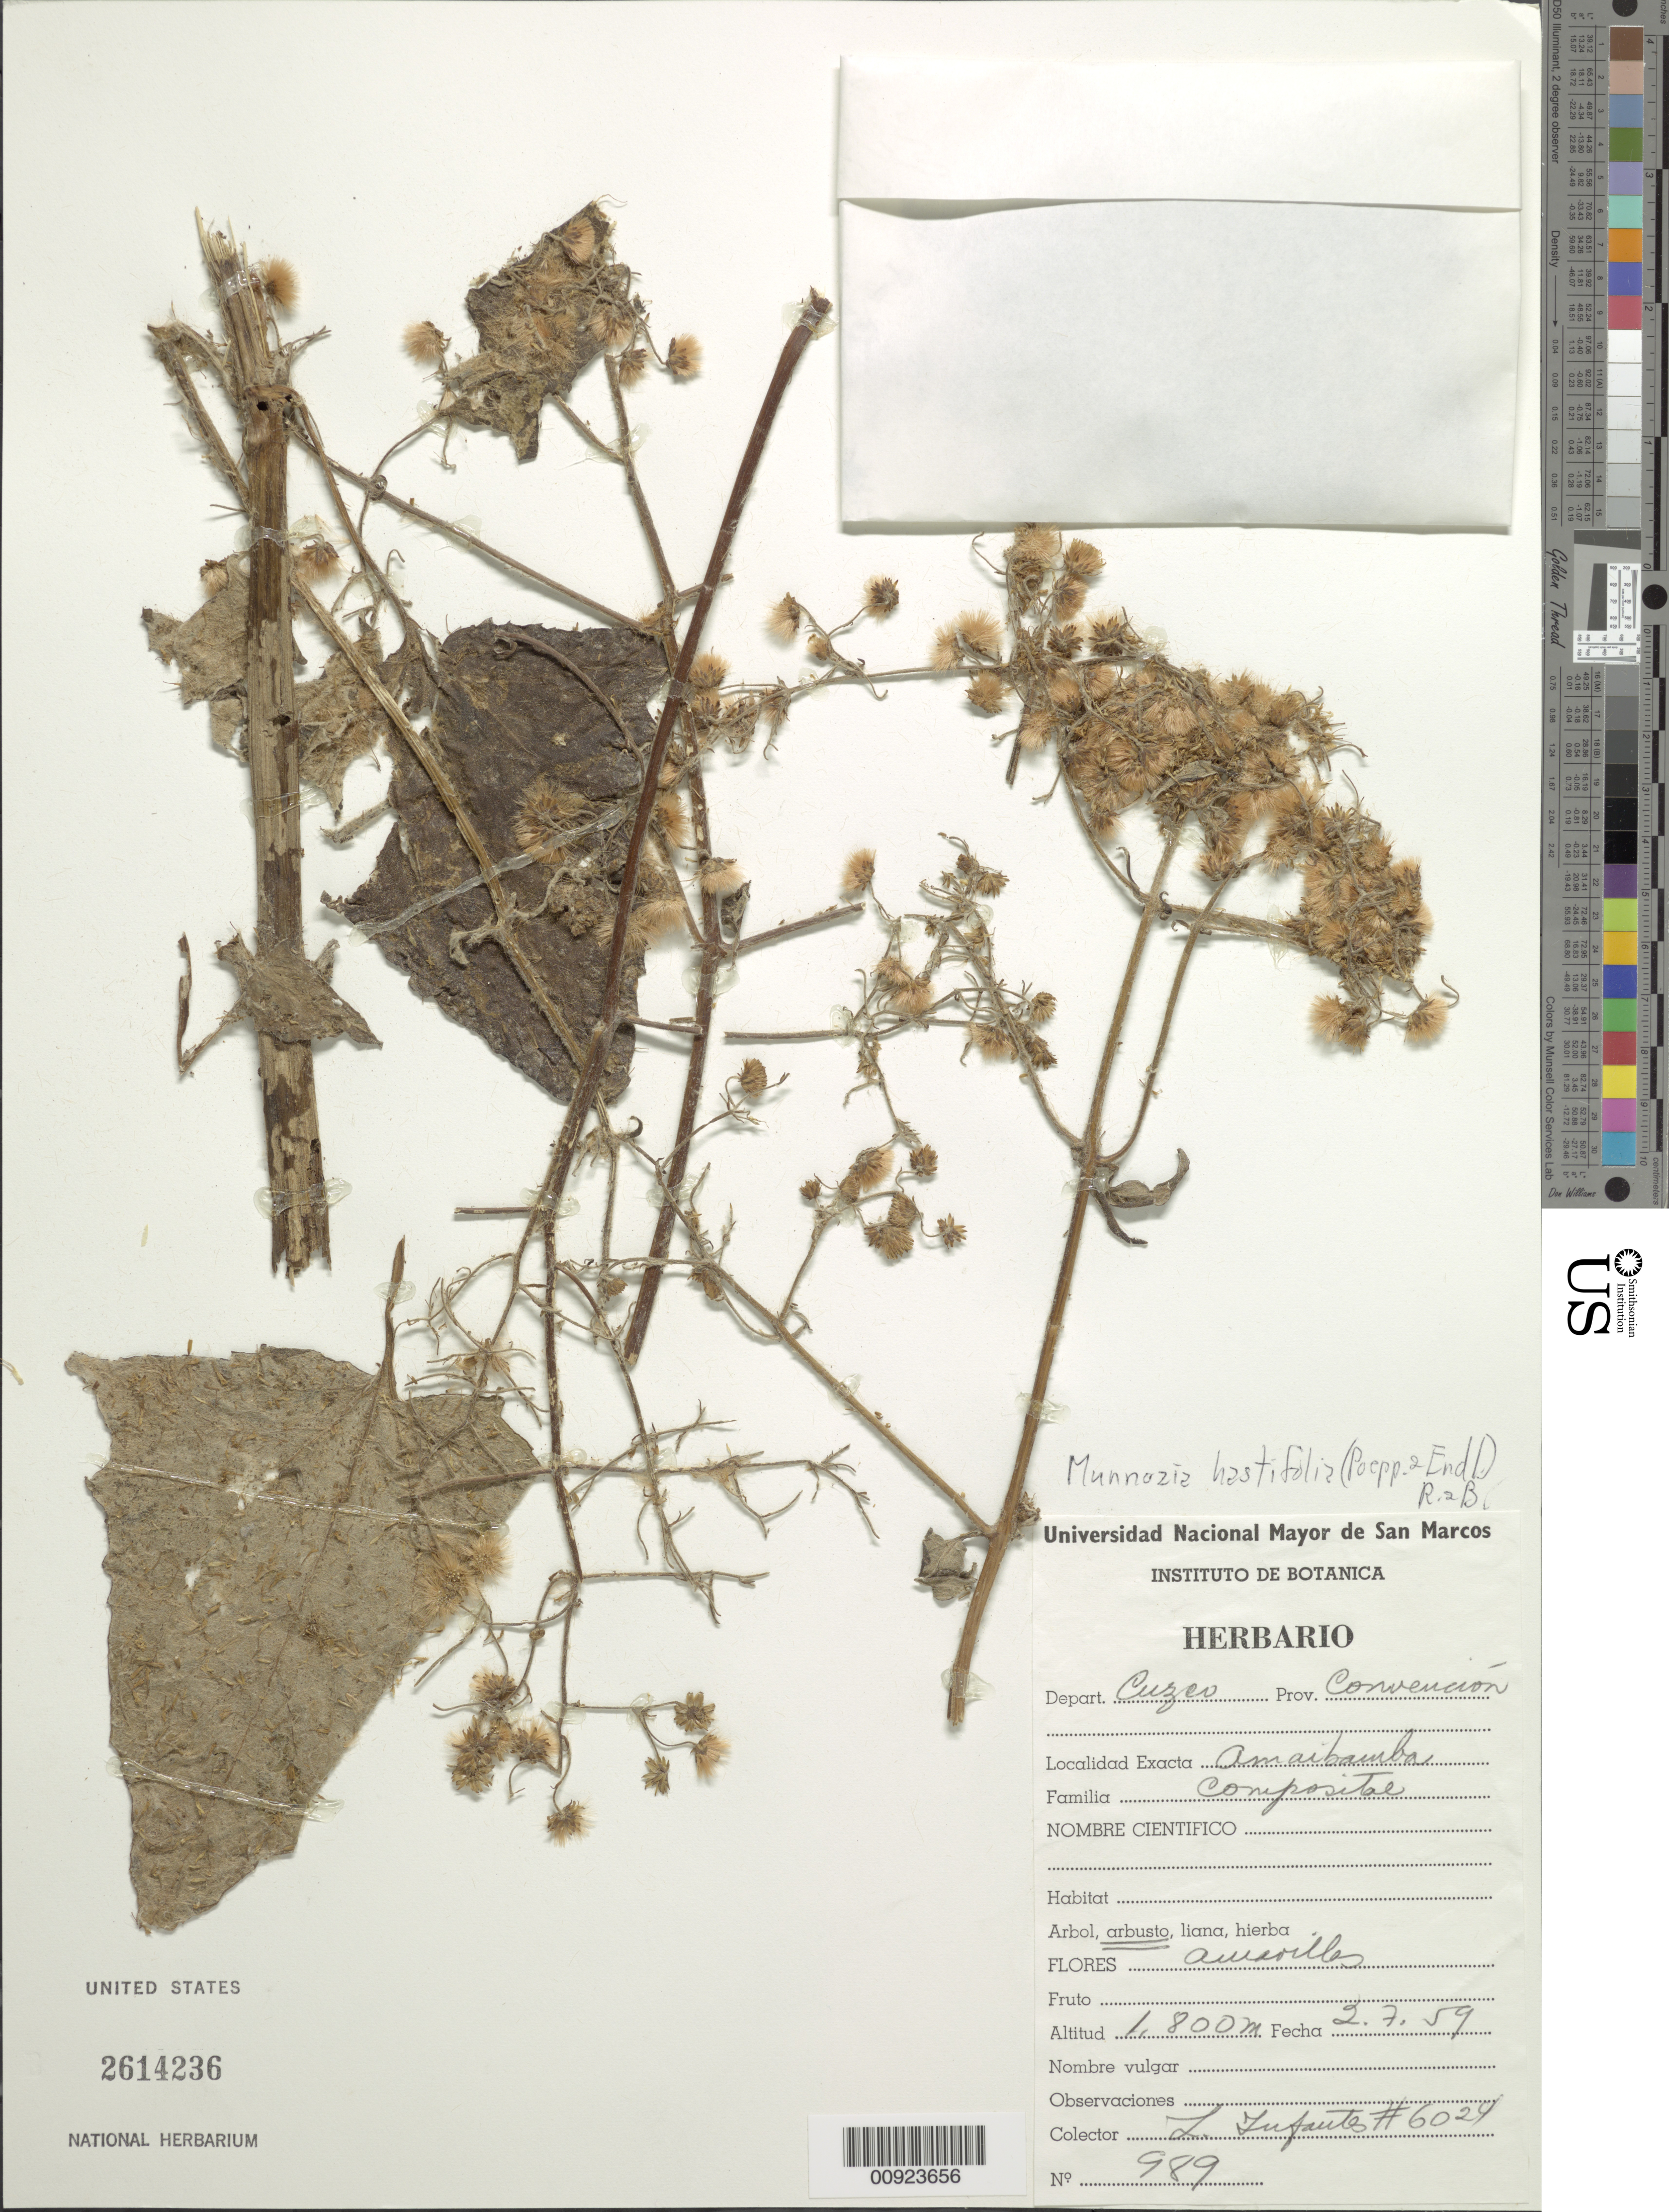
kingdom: Plantae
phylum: Tracheophyta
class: Magnoliopsida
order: Asterales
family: Asteraceae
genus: Munnozia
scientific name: Munnozia hastifolia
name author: (Poepp.) H. Rob. & Brettell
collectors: L. Sufantes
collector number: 6029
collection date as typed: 2 July 1959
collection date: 1959-07-02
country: Peru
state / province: Cusco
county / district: La Convención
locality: Amaibamba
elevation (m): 1800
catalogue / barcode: US 2614236